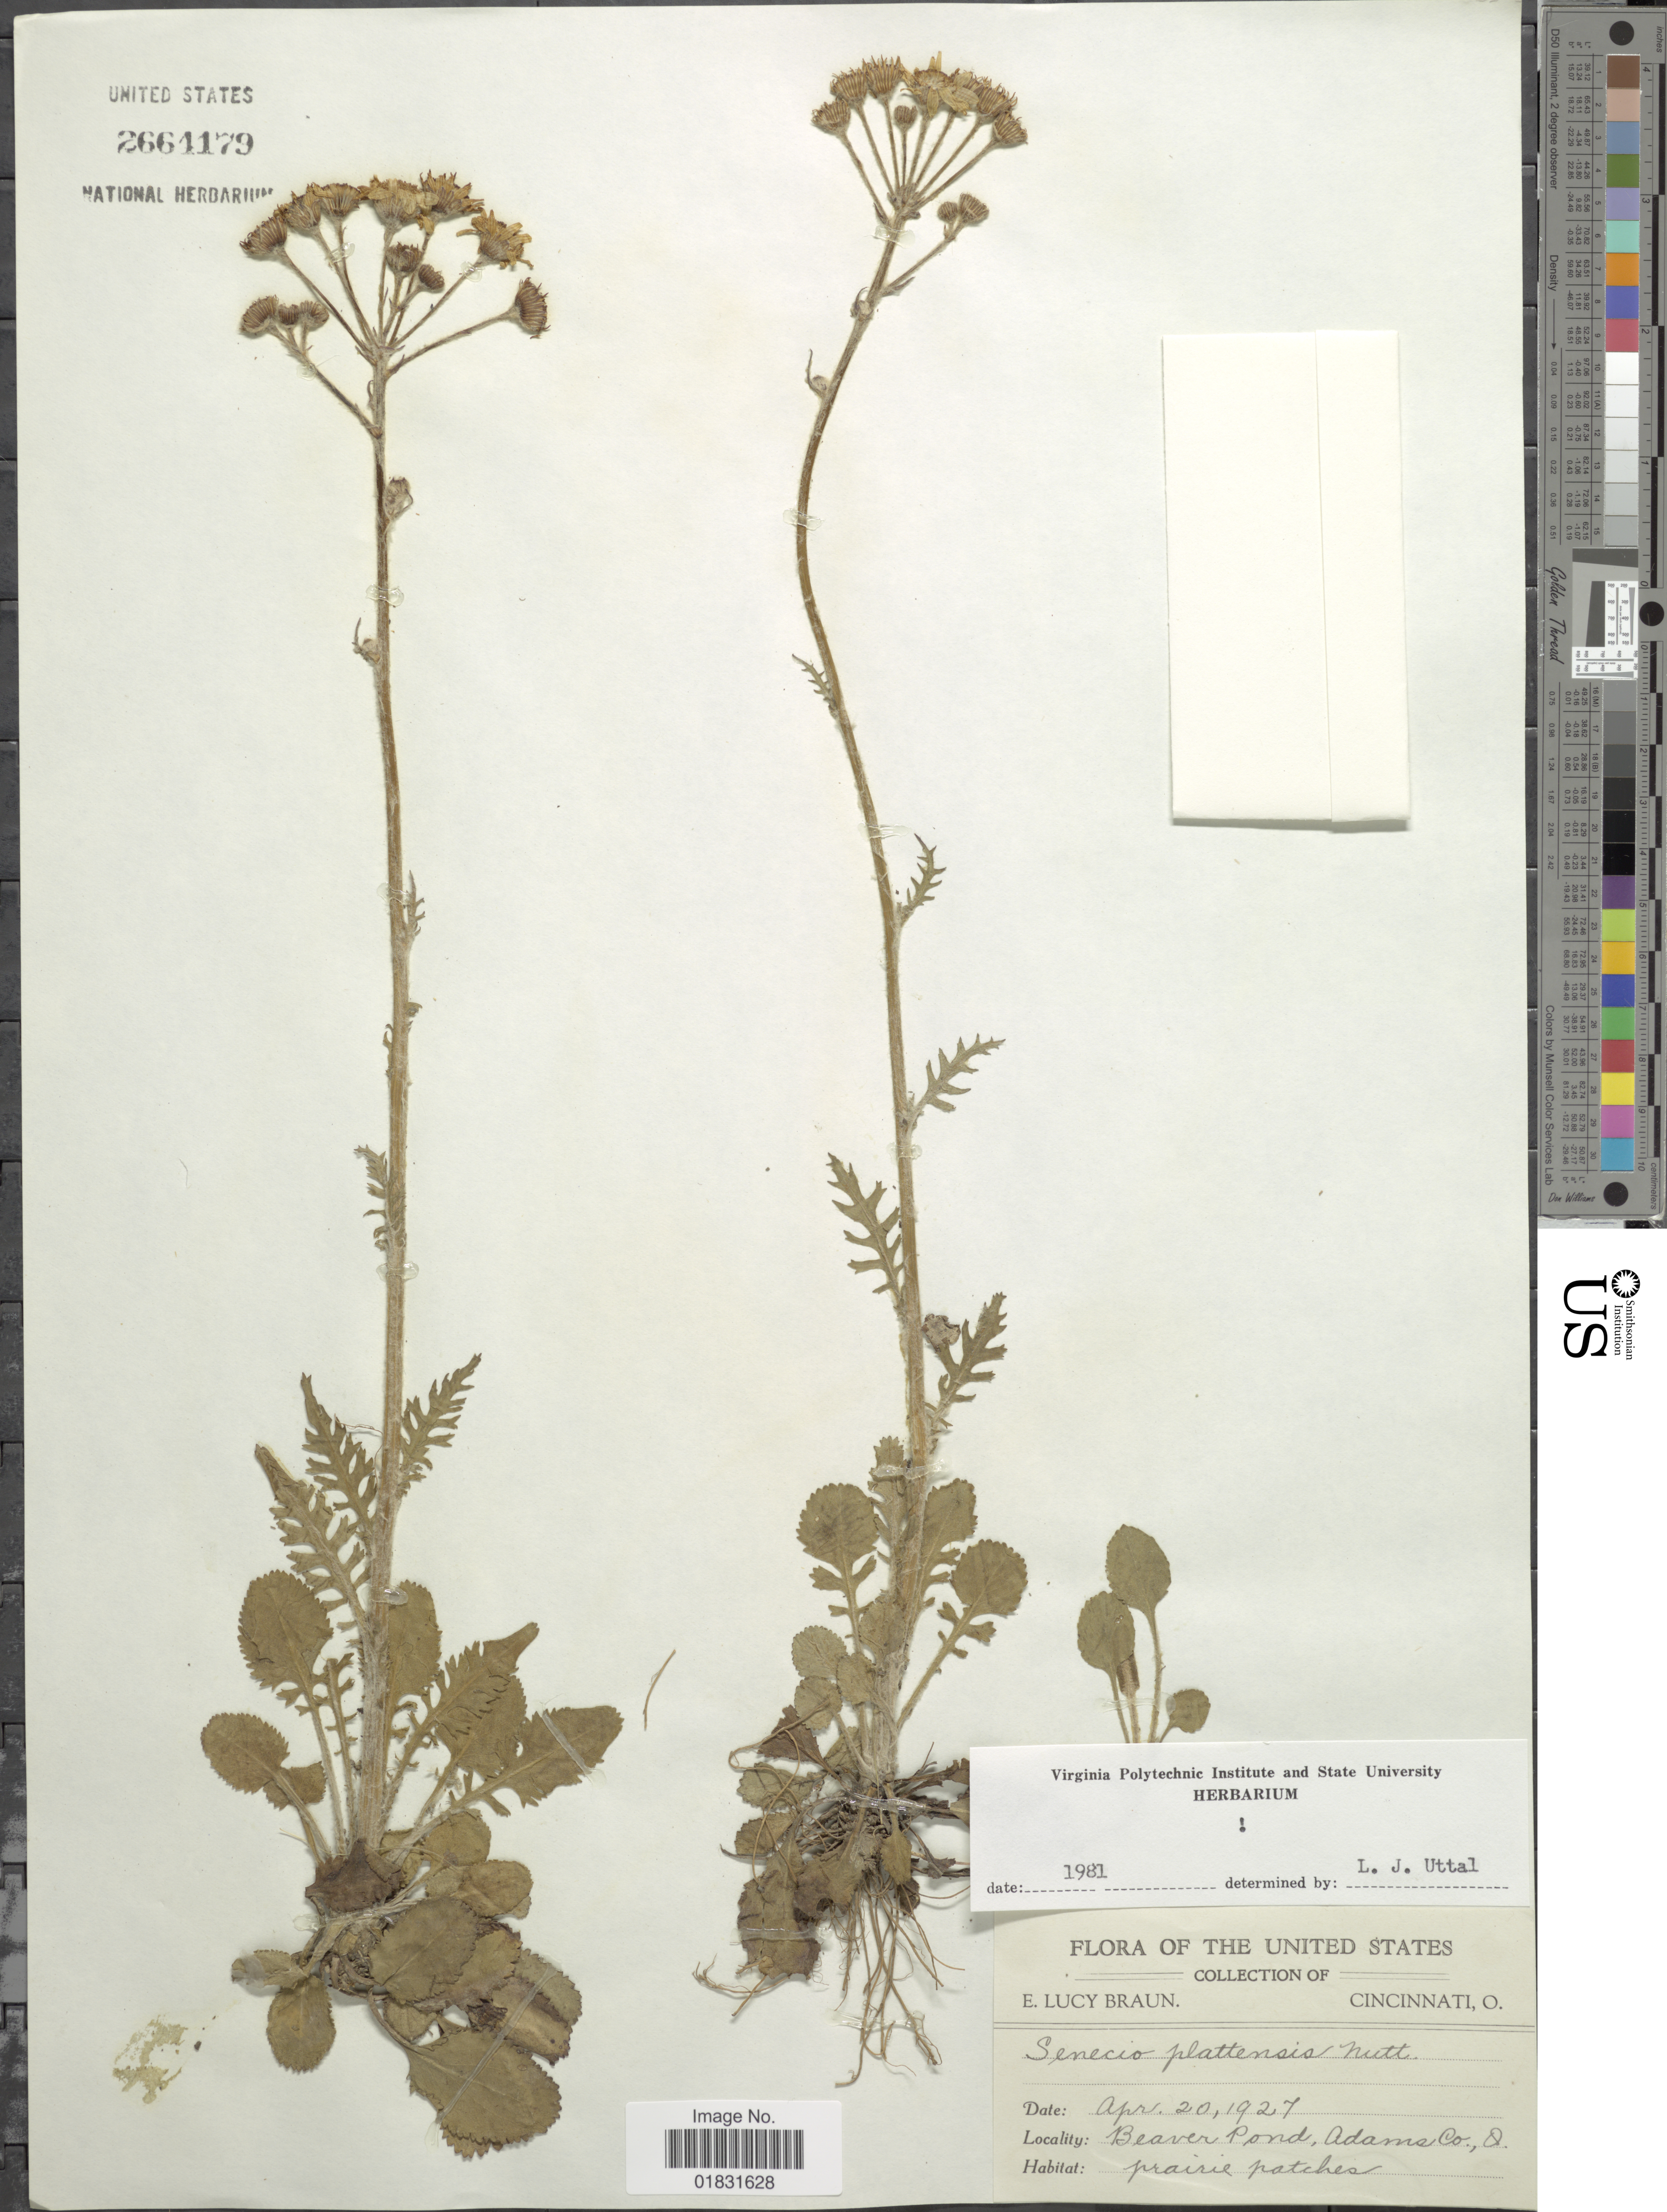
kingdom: Plantae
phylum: Tracheophyta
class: Magnoliopsida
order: Asterales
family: Asteraceae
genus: Packera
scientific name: Packera plattensis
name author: W.A. Weber & Á. Löve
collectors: E. L. Braun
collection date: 1927-04-20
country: United States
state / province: Ohio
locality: Beaver Pond, Adams Co., prairie patches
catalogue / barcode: US 2661179